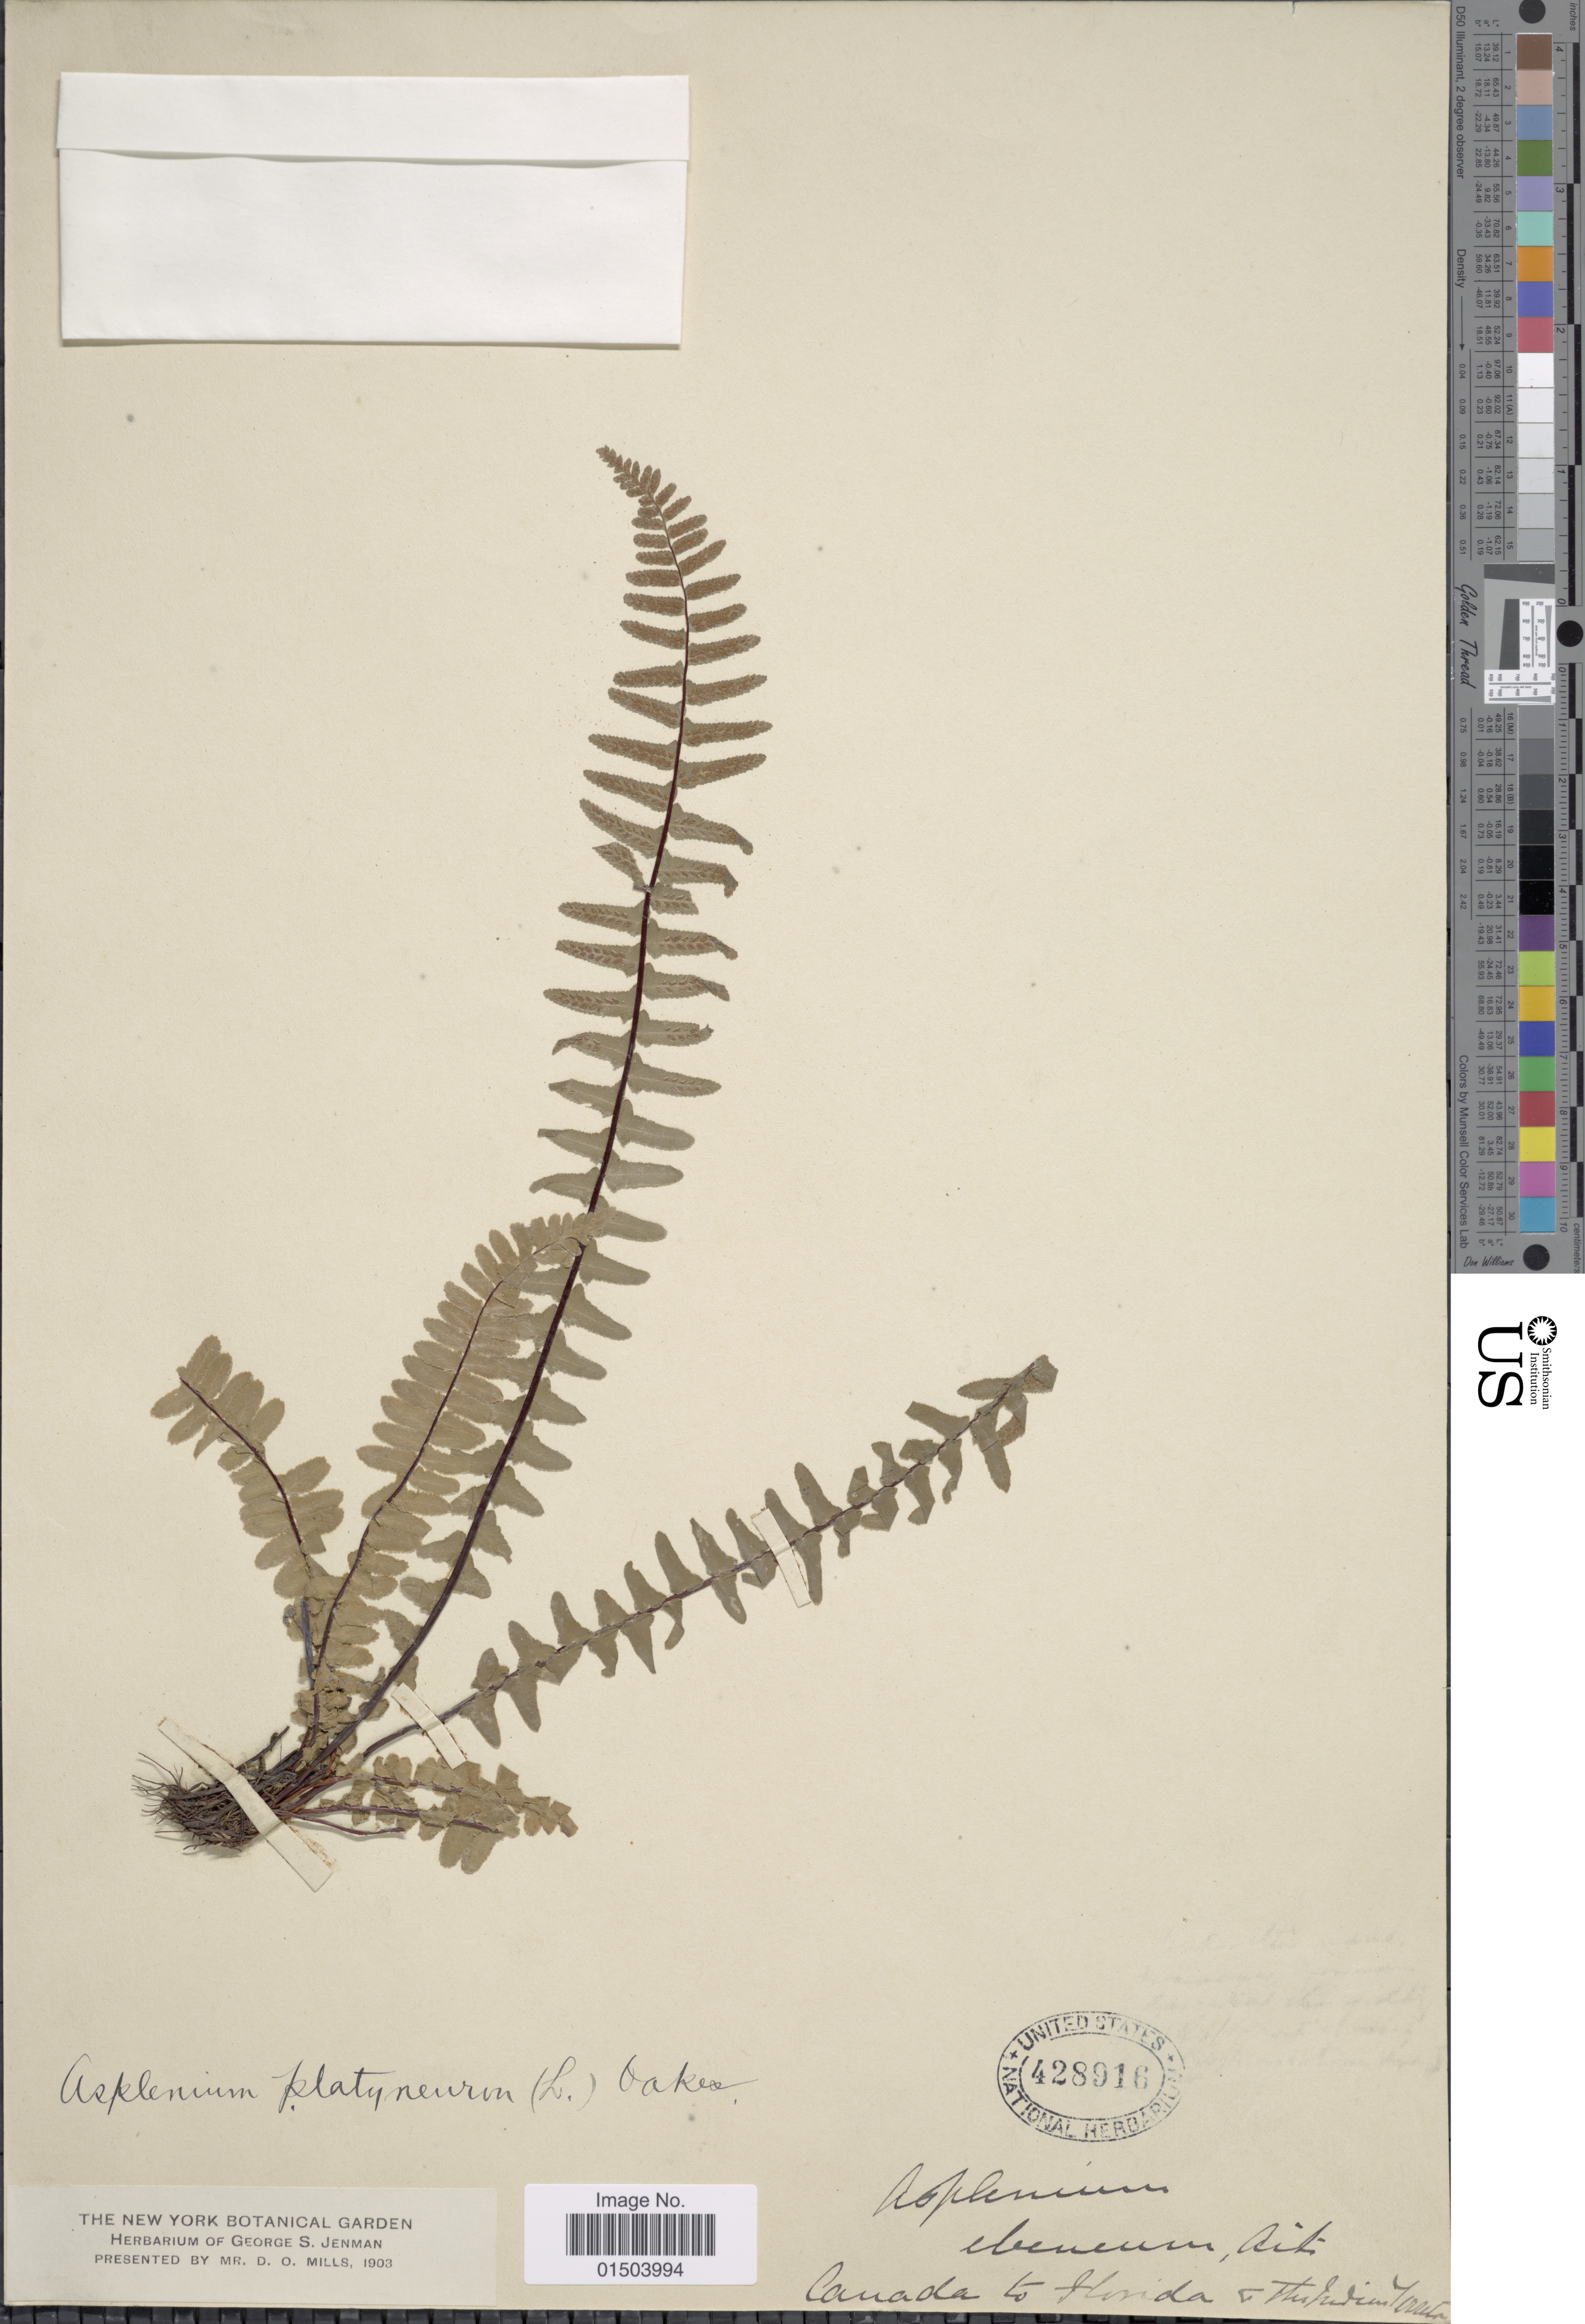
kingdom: Plantae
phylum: Tracheophyta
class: Polypodiopsida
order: Polypodiales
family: Aspleniaceae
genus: Asplenium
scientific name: Asplenium platyneuron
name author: (L.) Britton, Stearns & Poggenb.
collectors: D. Mills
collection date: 1903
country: United States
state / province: New York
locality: Canada to Florida to the Indian Terr.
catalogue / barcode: US 428916